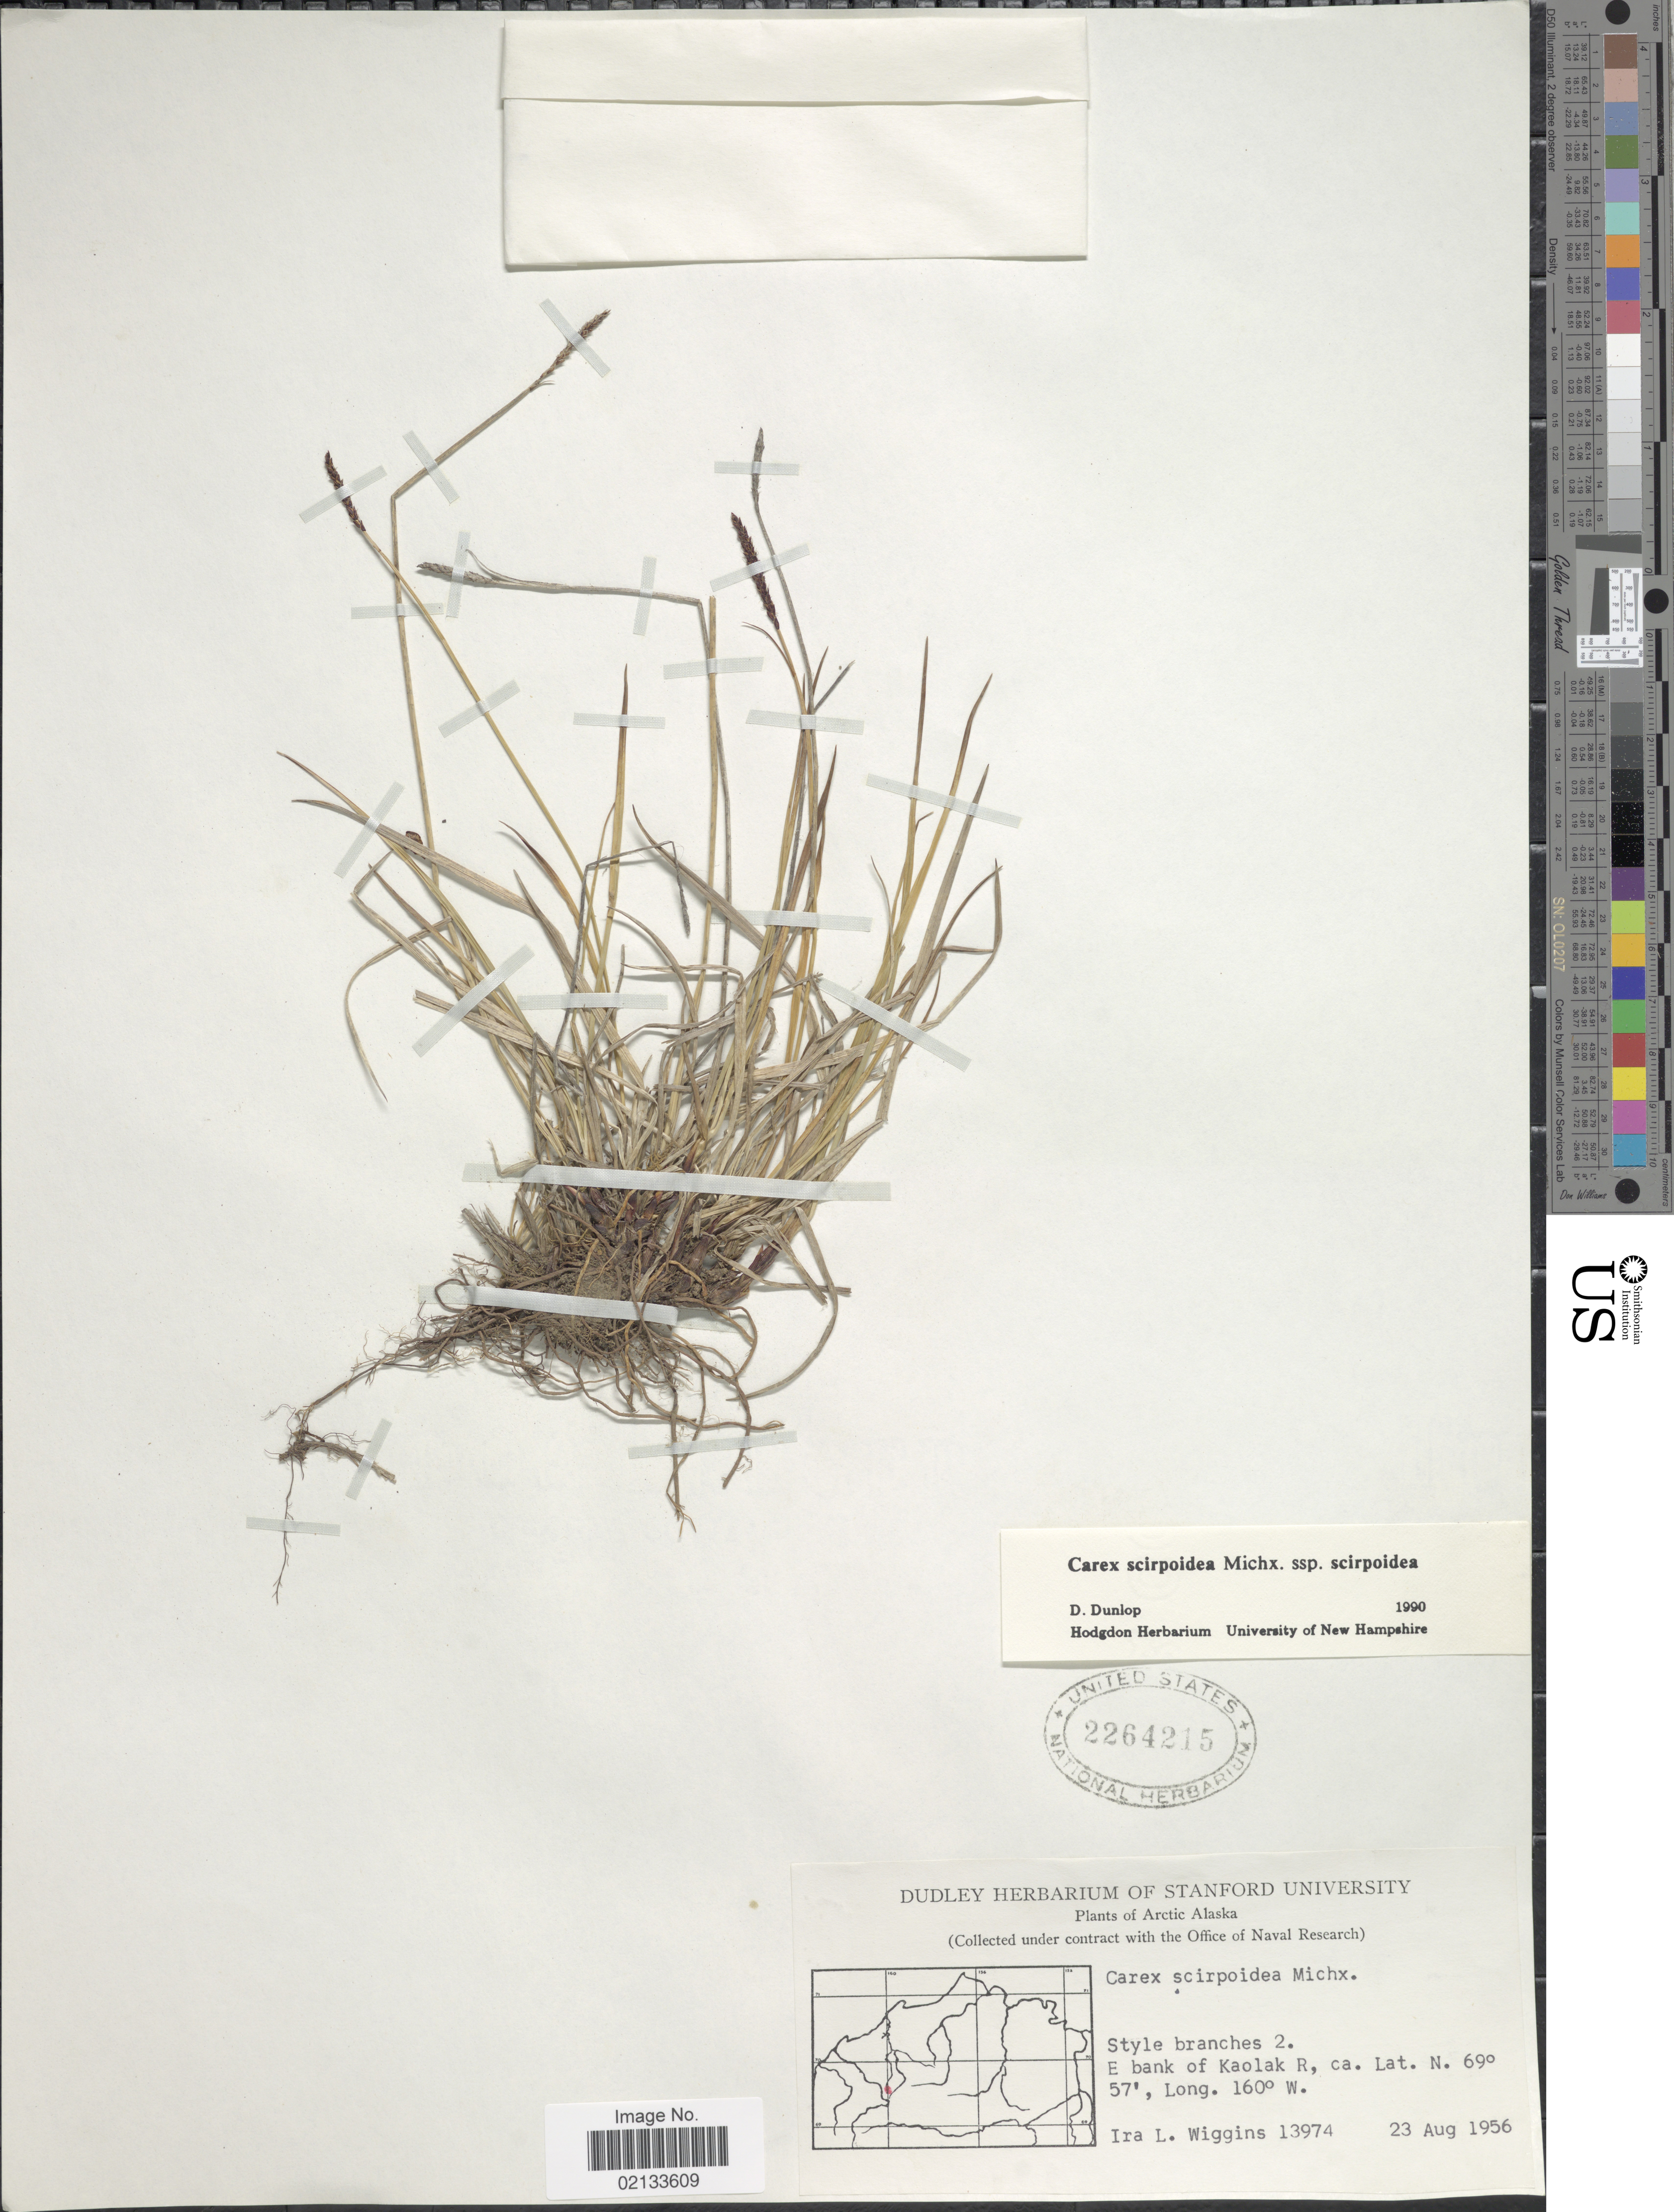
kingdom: Plantae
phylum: Tracheophyta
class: Liliopsida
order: Poales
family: Cyperaceae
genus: Carex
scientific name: Carex scirpoidea subsp. scirpoidea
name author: Michx.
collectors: I. L. Wiggins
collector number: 13974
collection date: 1956-08-23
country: United States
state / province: Alaska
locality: Arctic Alaska, E bank of Kaolak R.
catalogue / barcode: US 2264215